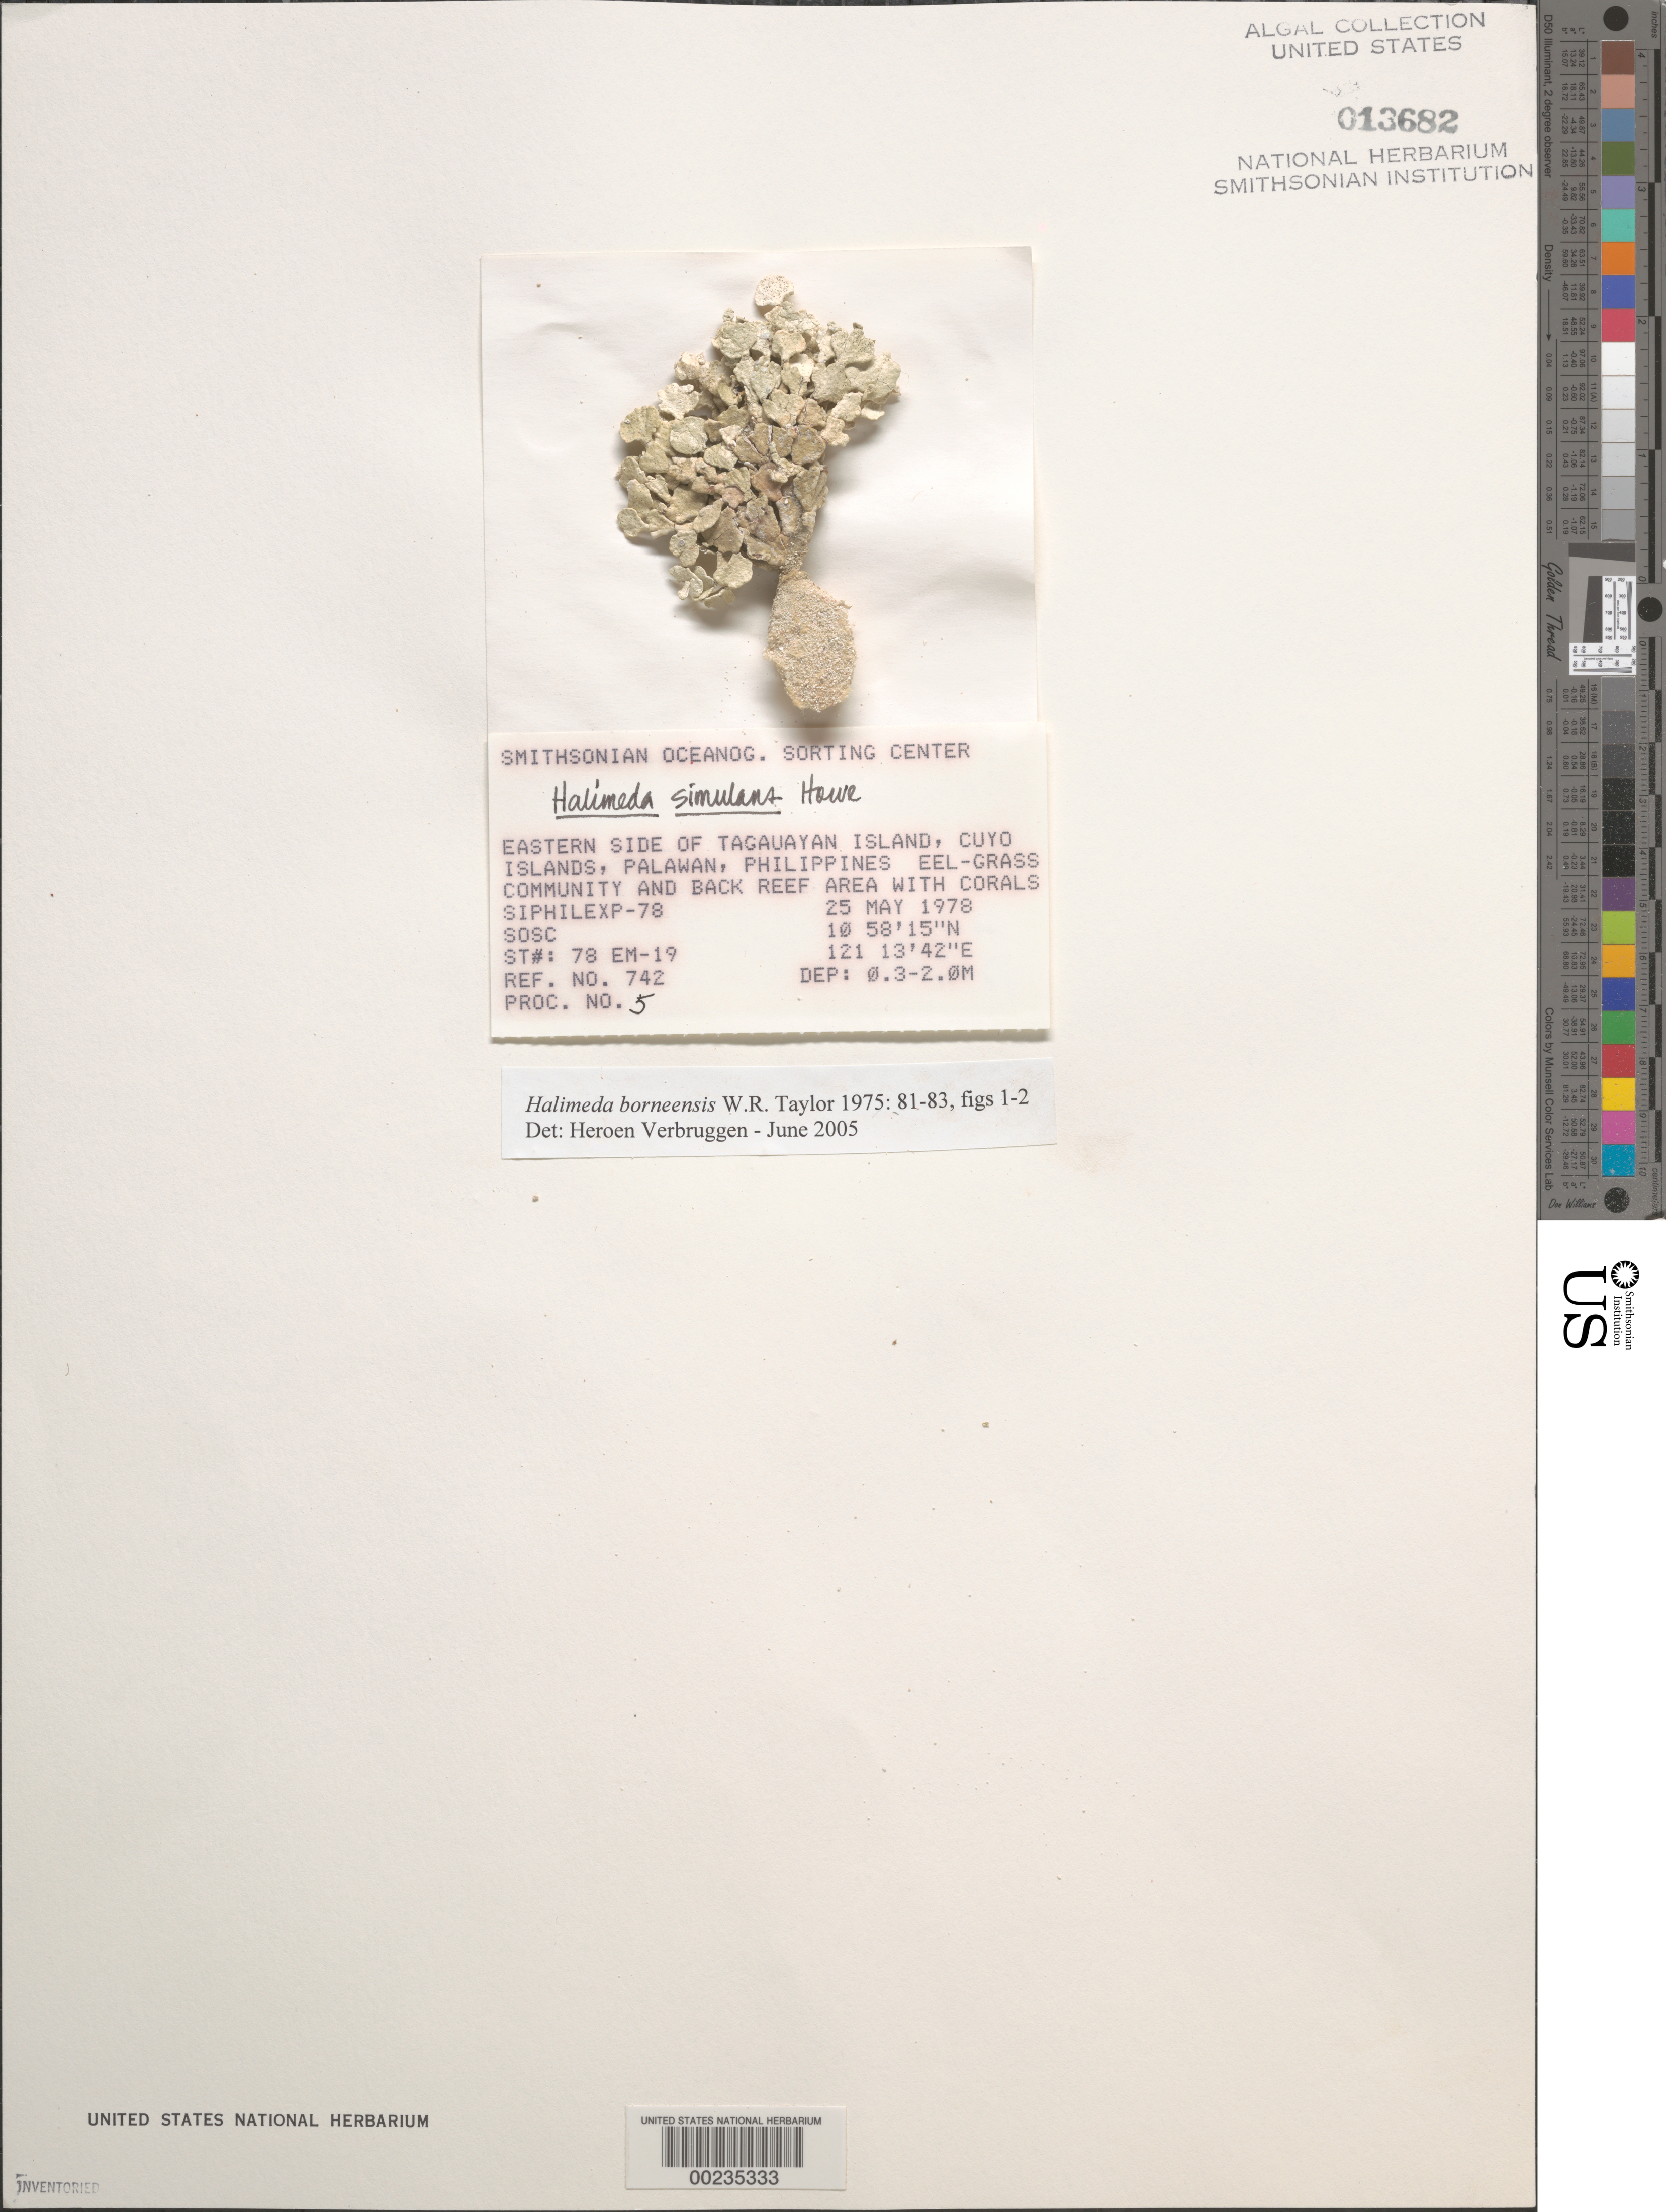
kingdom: Plantae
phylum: Chlorophyta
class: Ulvophyceae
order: Bryopsidales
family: Halimedaceae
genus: Halimeda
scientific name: Halimeda borneensis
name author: W.R. Taylor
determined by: Verbruggen, H.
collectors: SOSC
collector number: Station 78 EM-19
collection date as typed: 25 May 1978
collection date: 1978-05-25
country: Philippines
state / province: Mimaropa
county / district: Palawan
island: Tagauayan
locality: Eastern side of island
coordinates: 10 58' 15" N, 121 13' 42" E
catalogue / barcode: US 13682